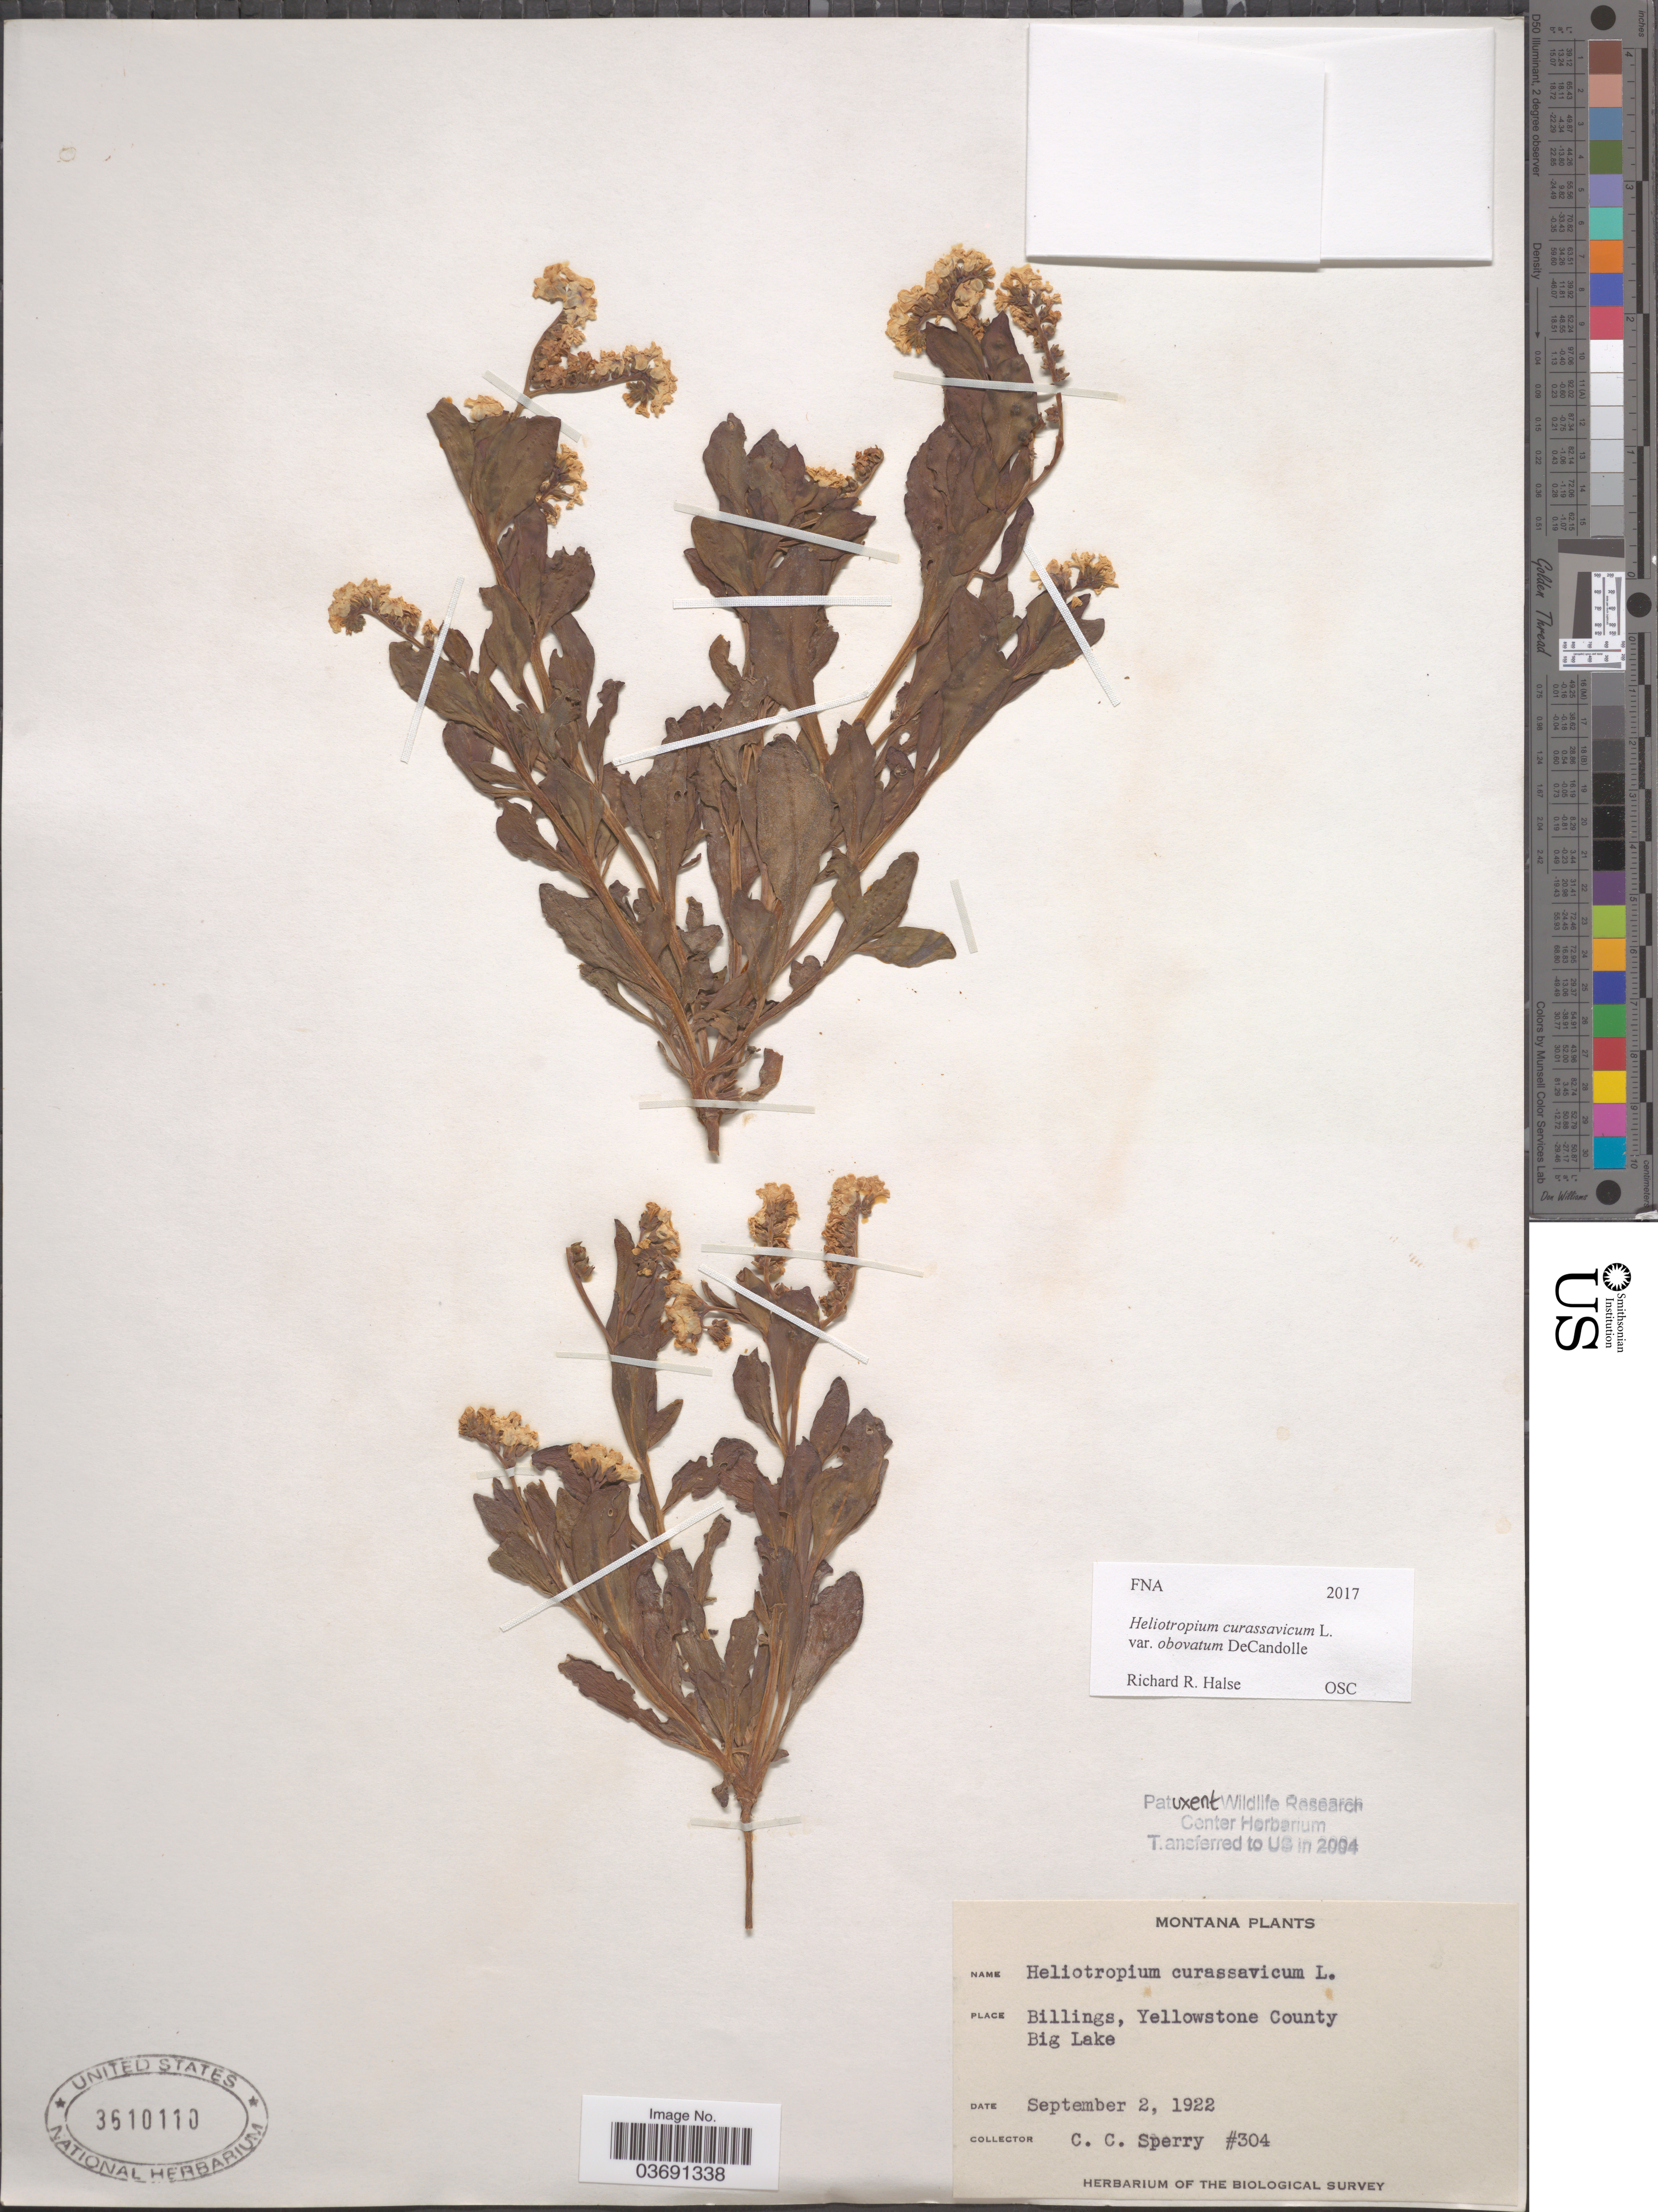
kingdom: Plantae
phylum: Tracheophyta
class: Magnoliopsida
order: Boraginales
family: Heliotropiaceae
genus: Heliotropium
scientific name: Heliotropium curassavicum subsp. obovatum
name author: (DC.) Á. Löve & D. Löve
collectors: C. C. Sperry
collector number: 304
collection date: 1922-09-02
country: United States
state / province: Montana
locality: Billings, Yellowstone County. Big Lake.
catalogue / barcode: US 3610110